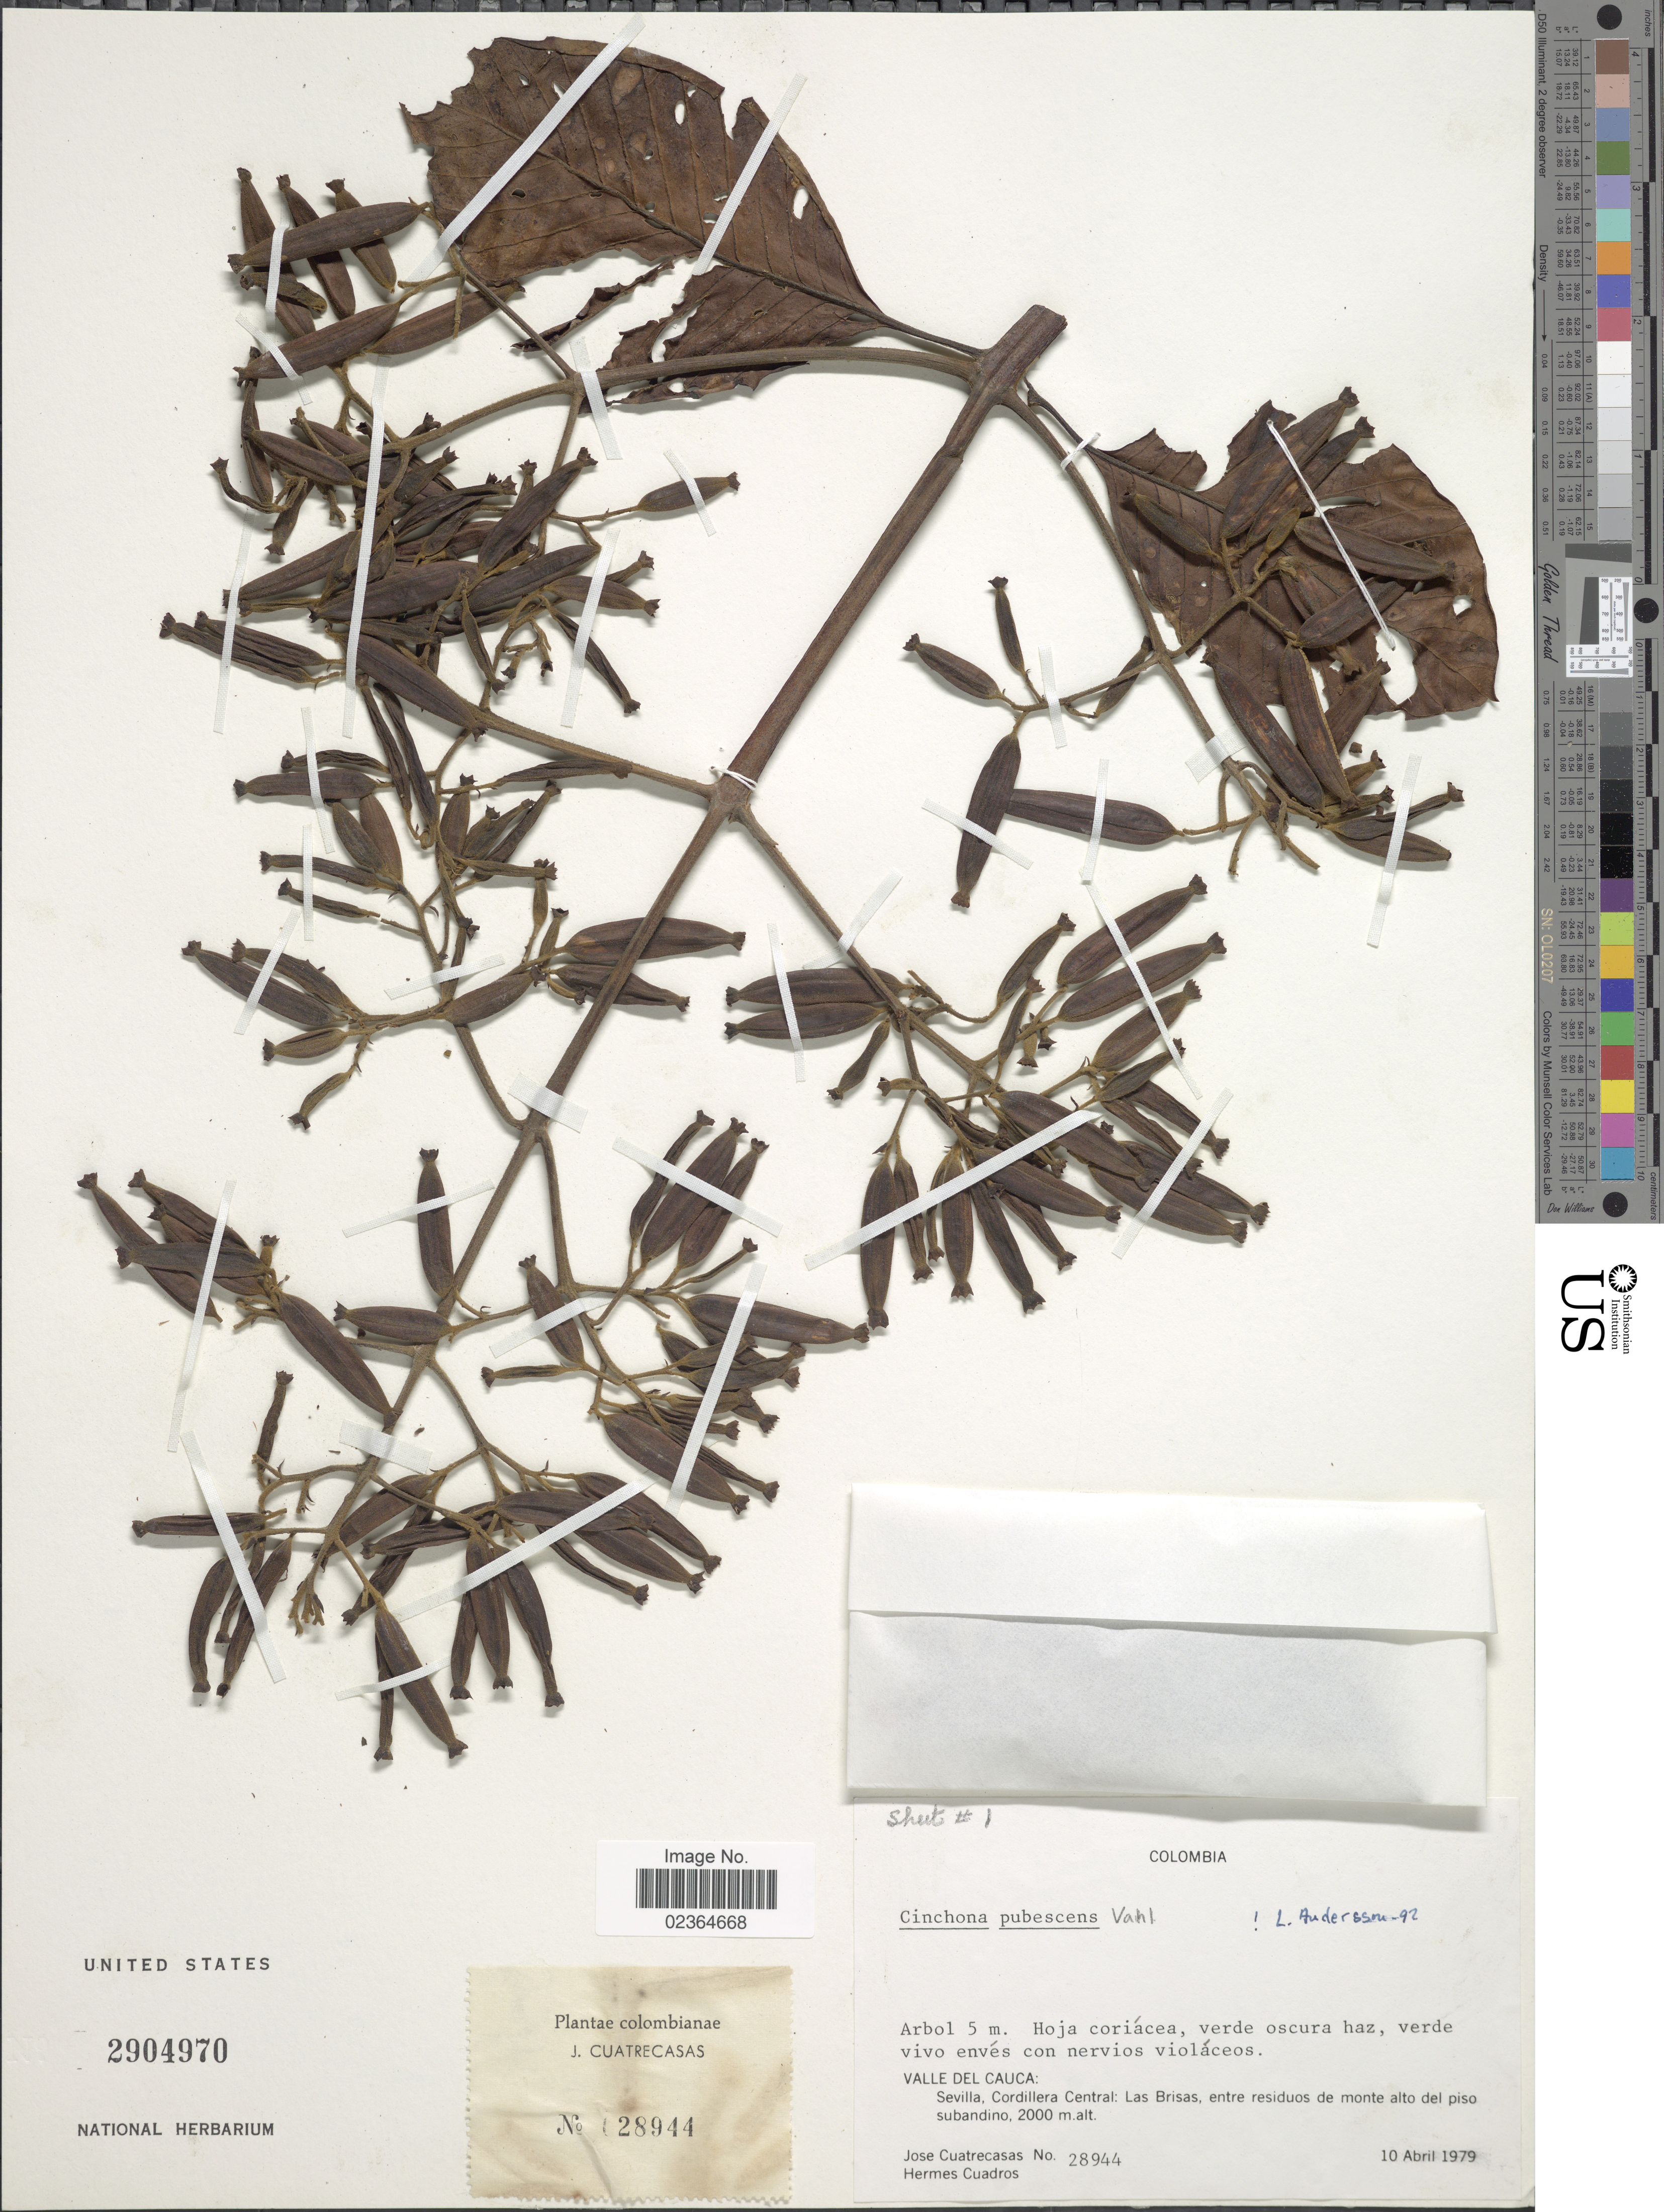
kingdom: Plantae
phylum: Tracheophyta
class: Magnoliopsida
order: Gentianales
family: Rubiaceae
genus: Cinchona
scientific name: Cinchona pubescens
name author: Vahl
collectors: J. Cuatrecasas & H. Cuadros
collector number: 28944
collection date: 1979-04-10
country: Colombia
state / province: Valle del Cauca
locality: Sevilla, Cordillera Central: Las Brisas, entre residuos de monte alto del piso subandino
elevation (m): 2000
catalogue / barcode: US 2904970